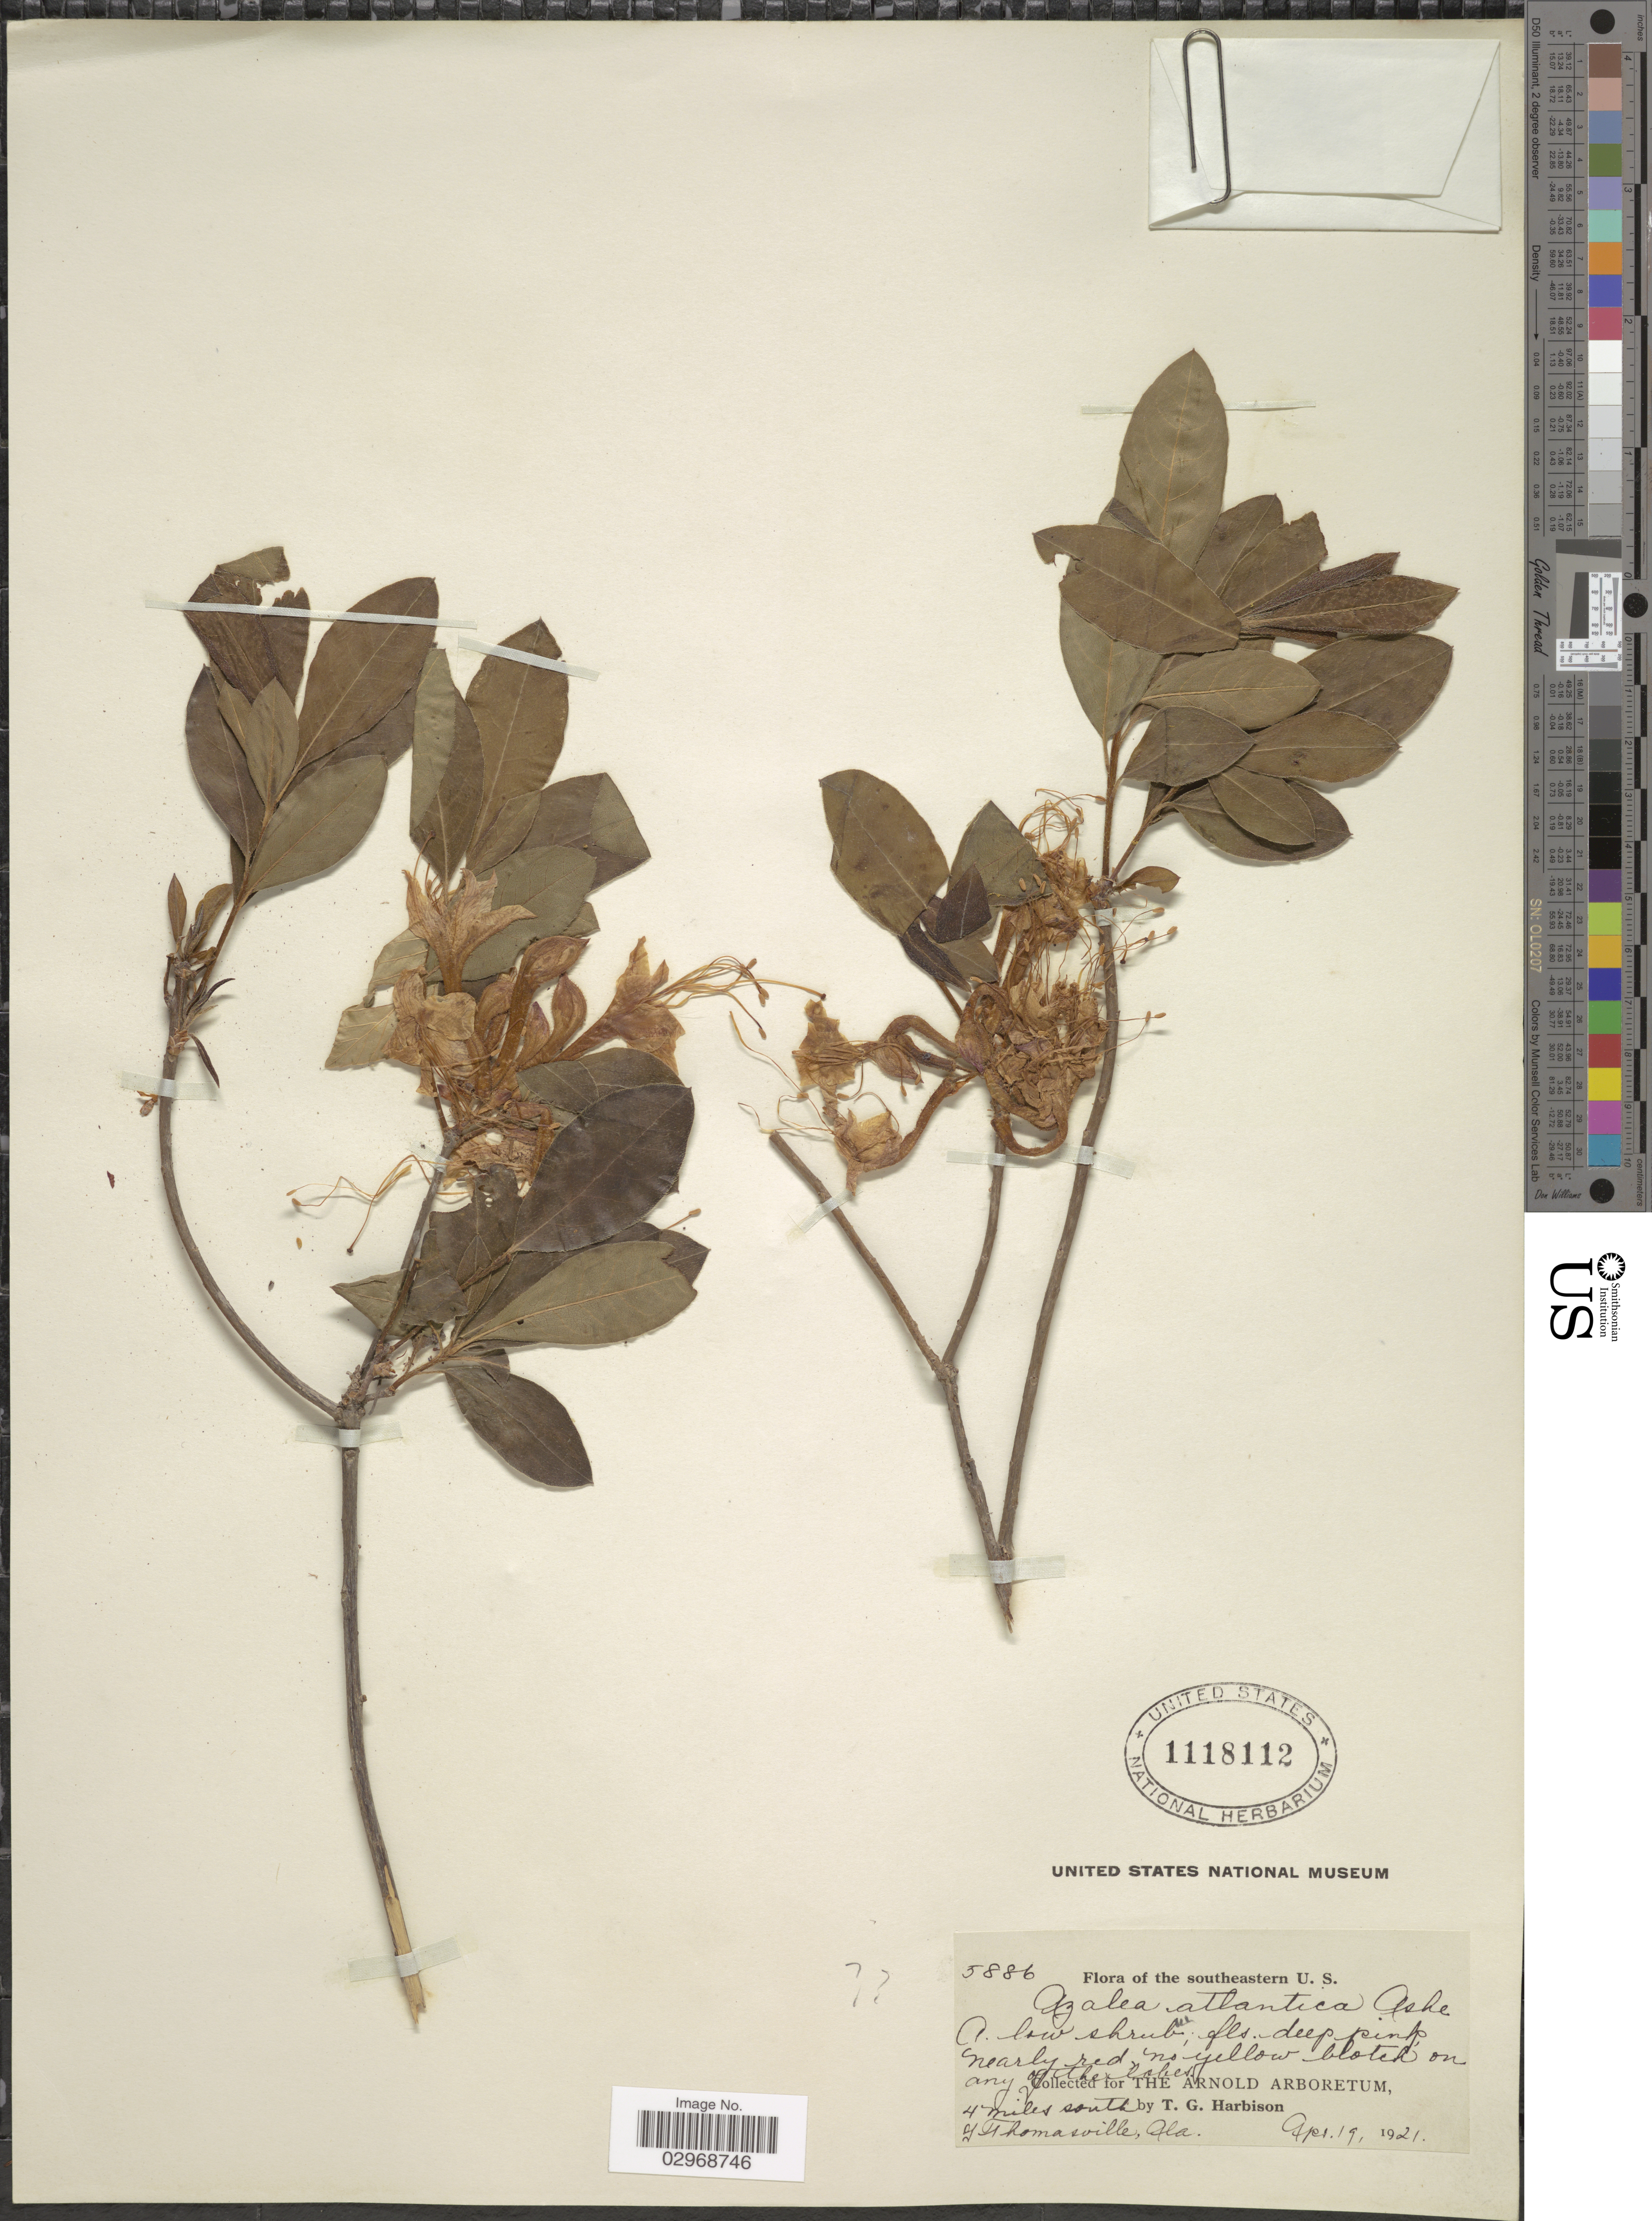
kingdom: Plantae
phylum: Tracheophyta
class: Magnoliopsida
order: Ericales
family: Ericaceae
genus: Rhododendron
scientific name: Rhododendron sp.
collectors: T. Harbison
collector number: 5886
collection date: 1921-04-19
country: United States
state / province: Alabama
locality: The southeastern U.S., 4 miles south of Thomasville, Ala.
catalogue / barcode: US 1118112